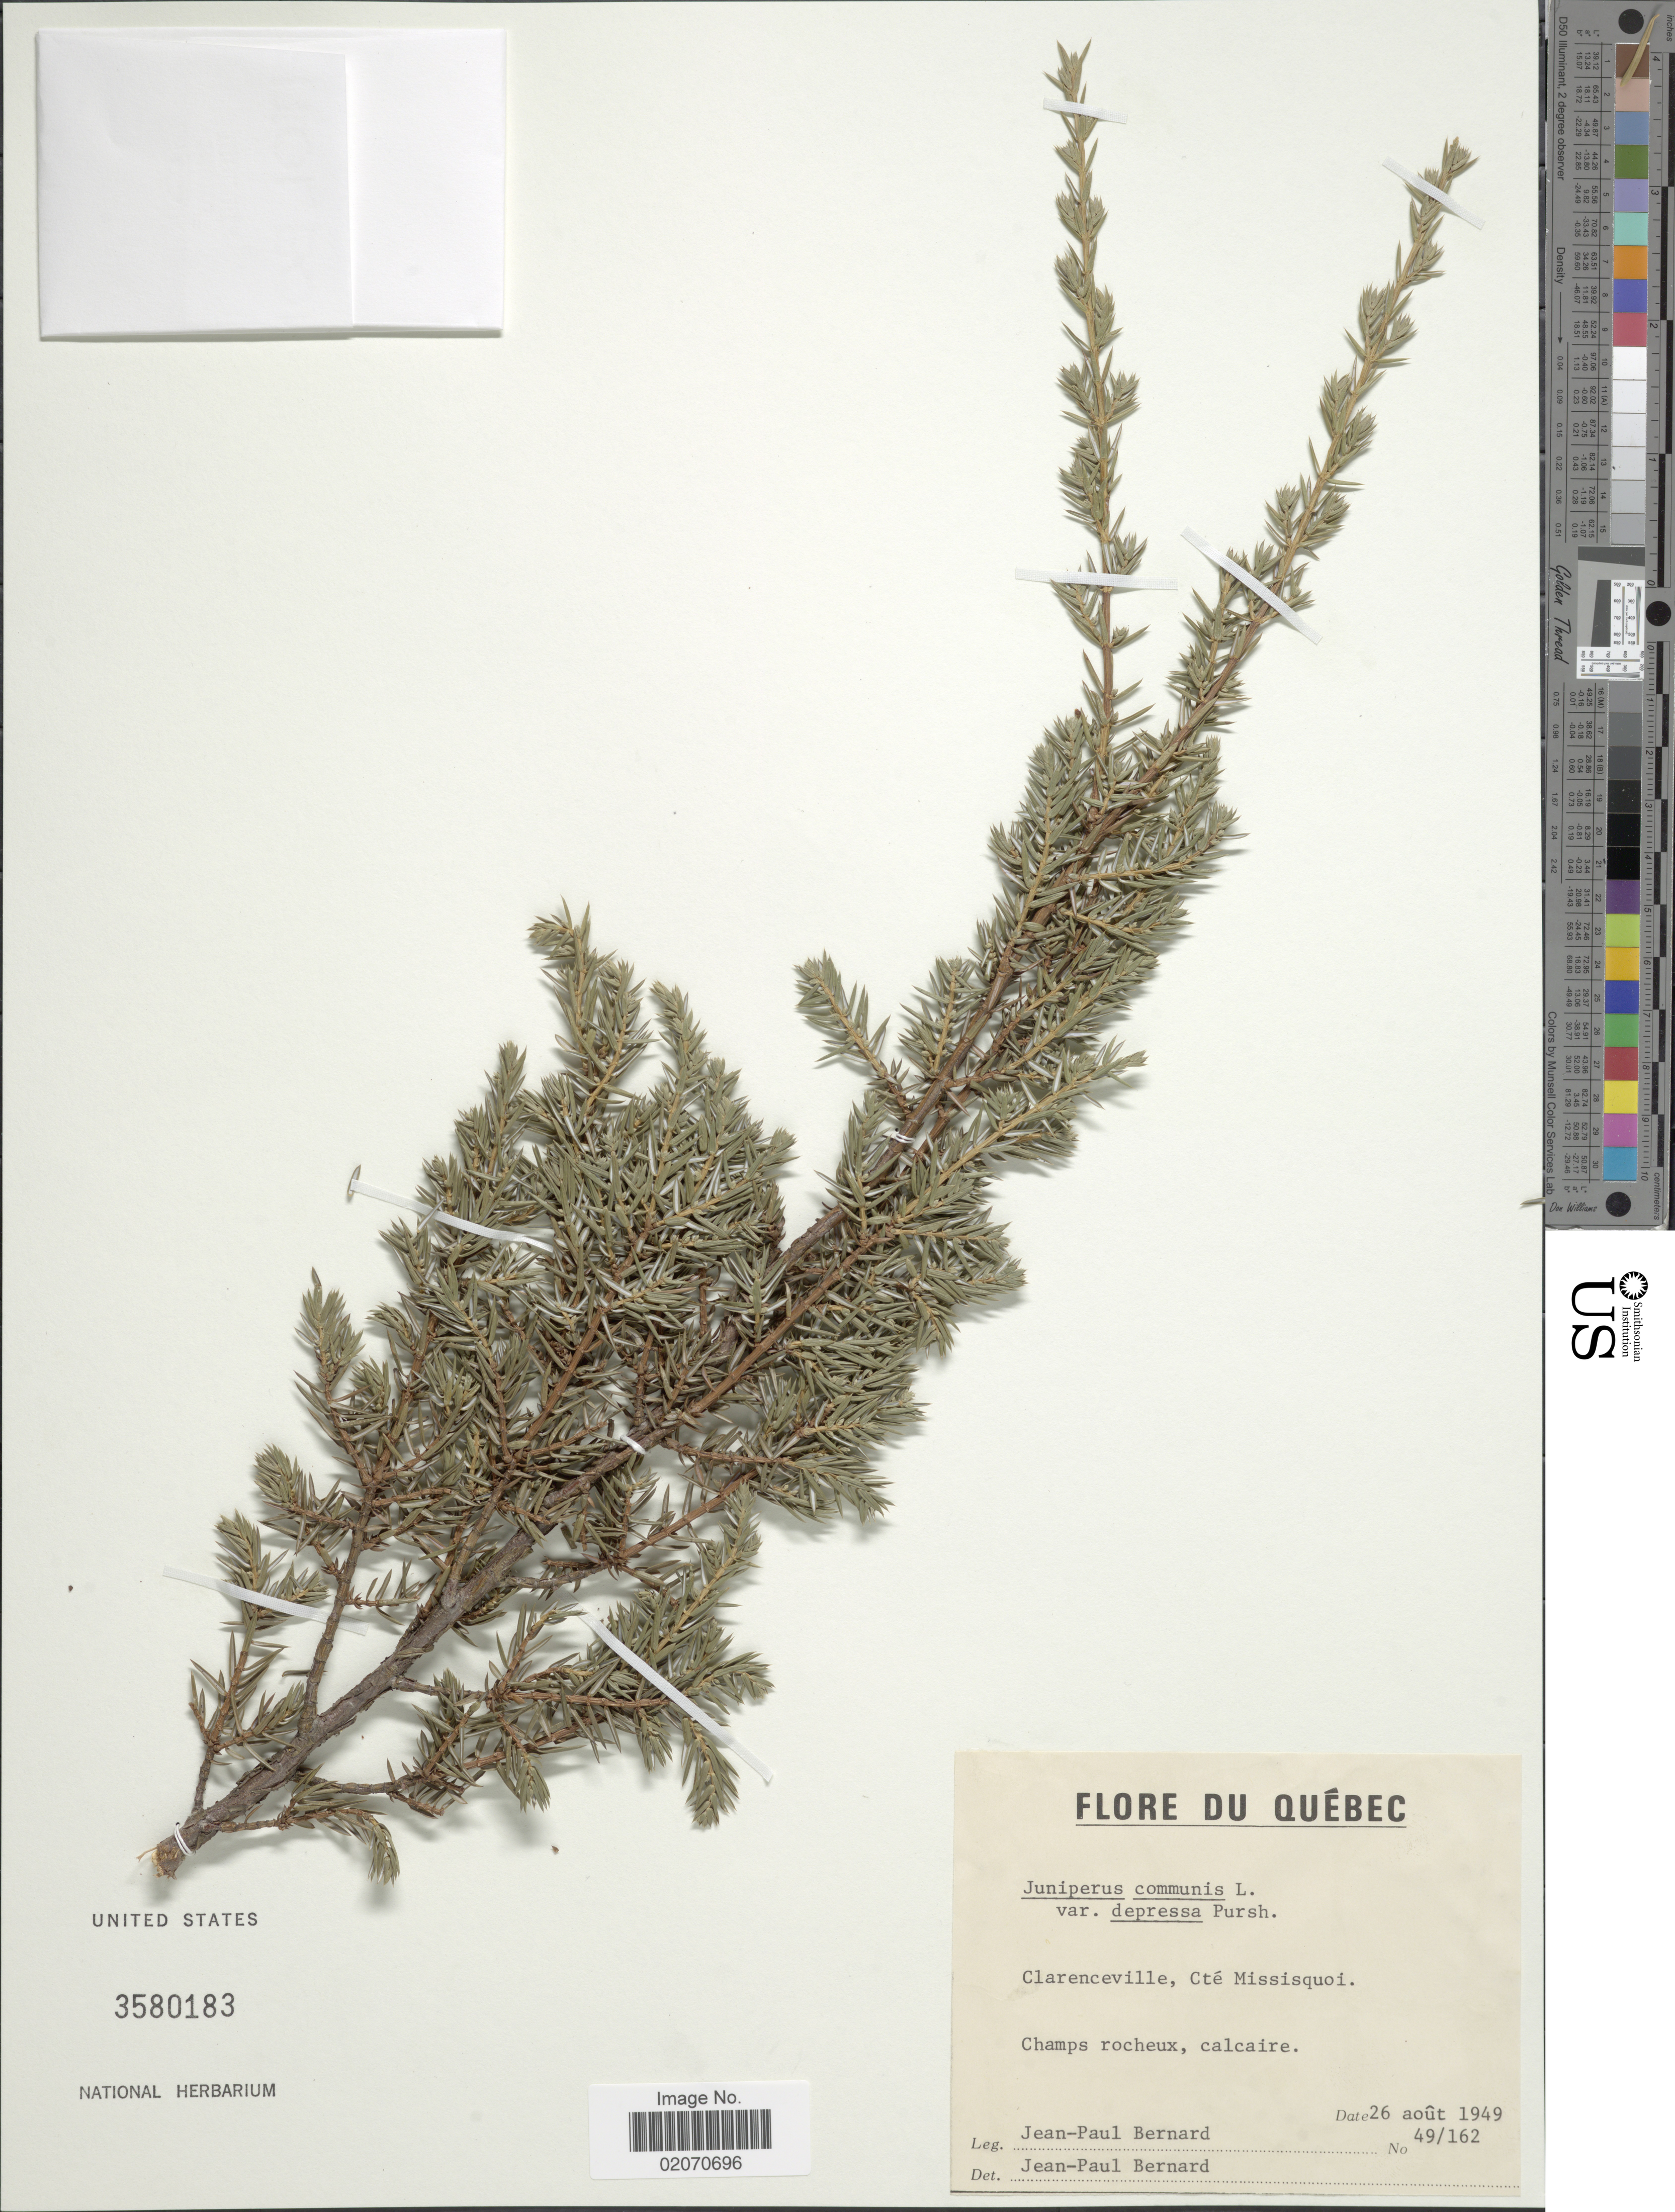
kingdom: Plantae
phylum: Tracheophyta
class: Pinopsida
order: Pinales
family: Cupressaceae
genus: Juniperus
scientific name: Juniperus communis var. depressa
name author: Pursh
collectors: J.-P. Bernard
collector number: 49/162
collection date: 1949-08-26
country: Canada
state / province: Quebec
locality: Clarenceville, Cte Missisquoi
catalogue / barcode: US 3580183